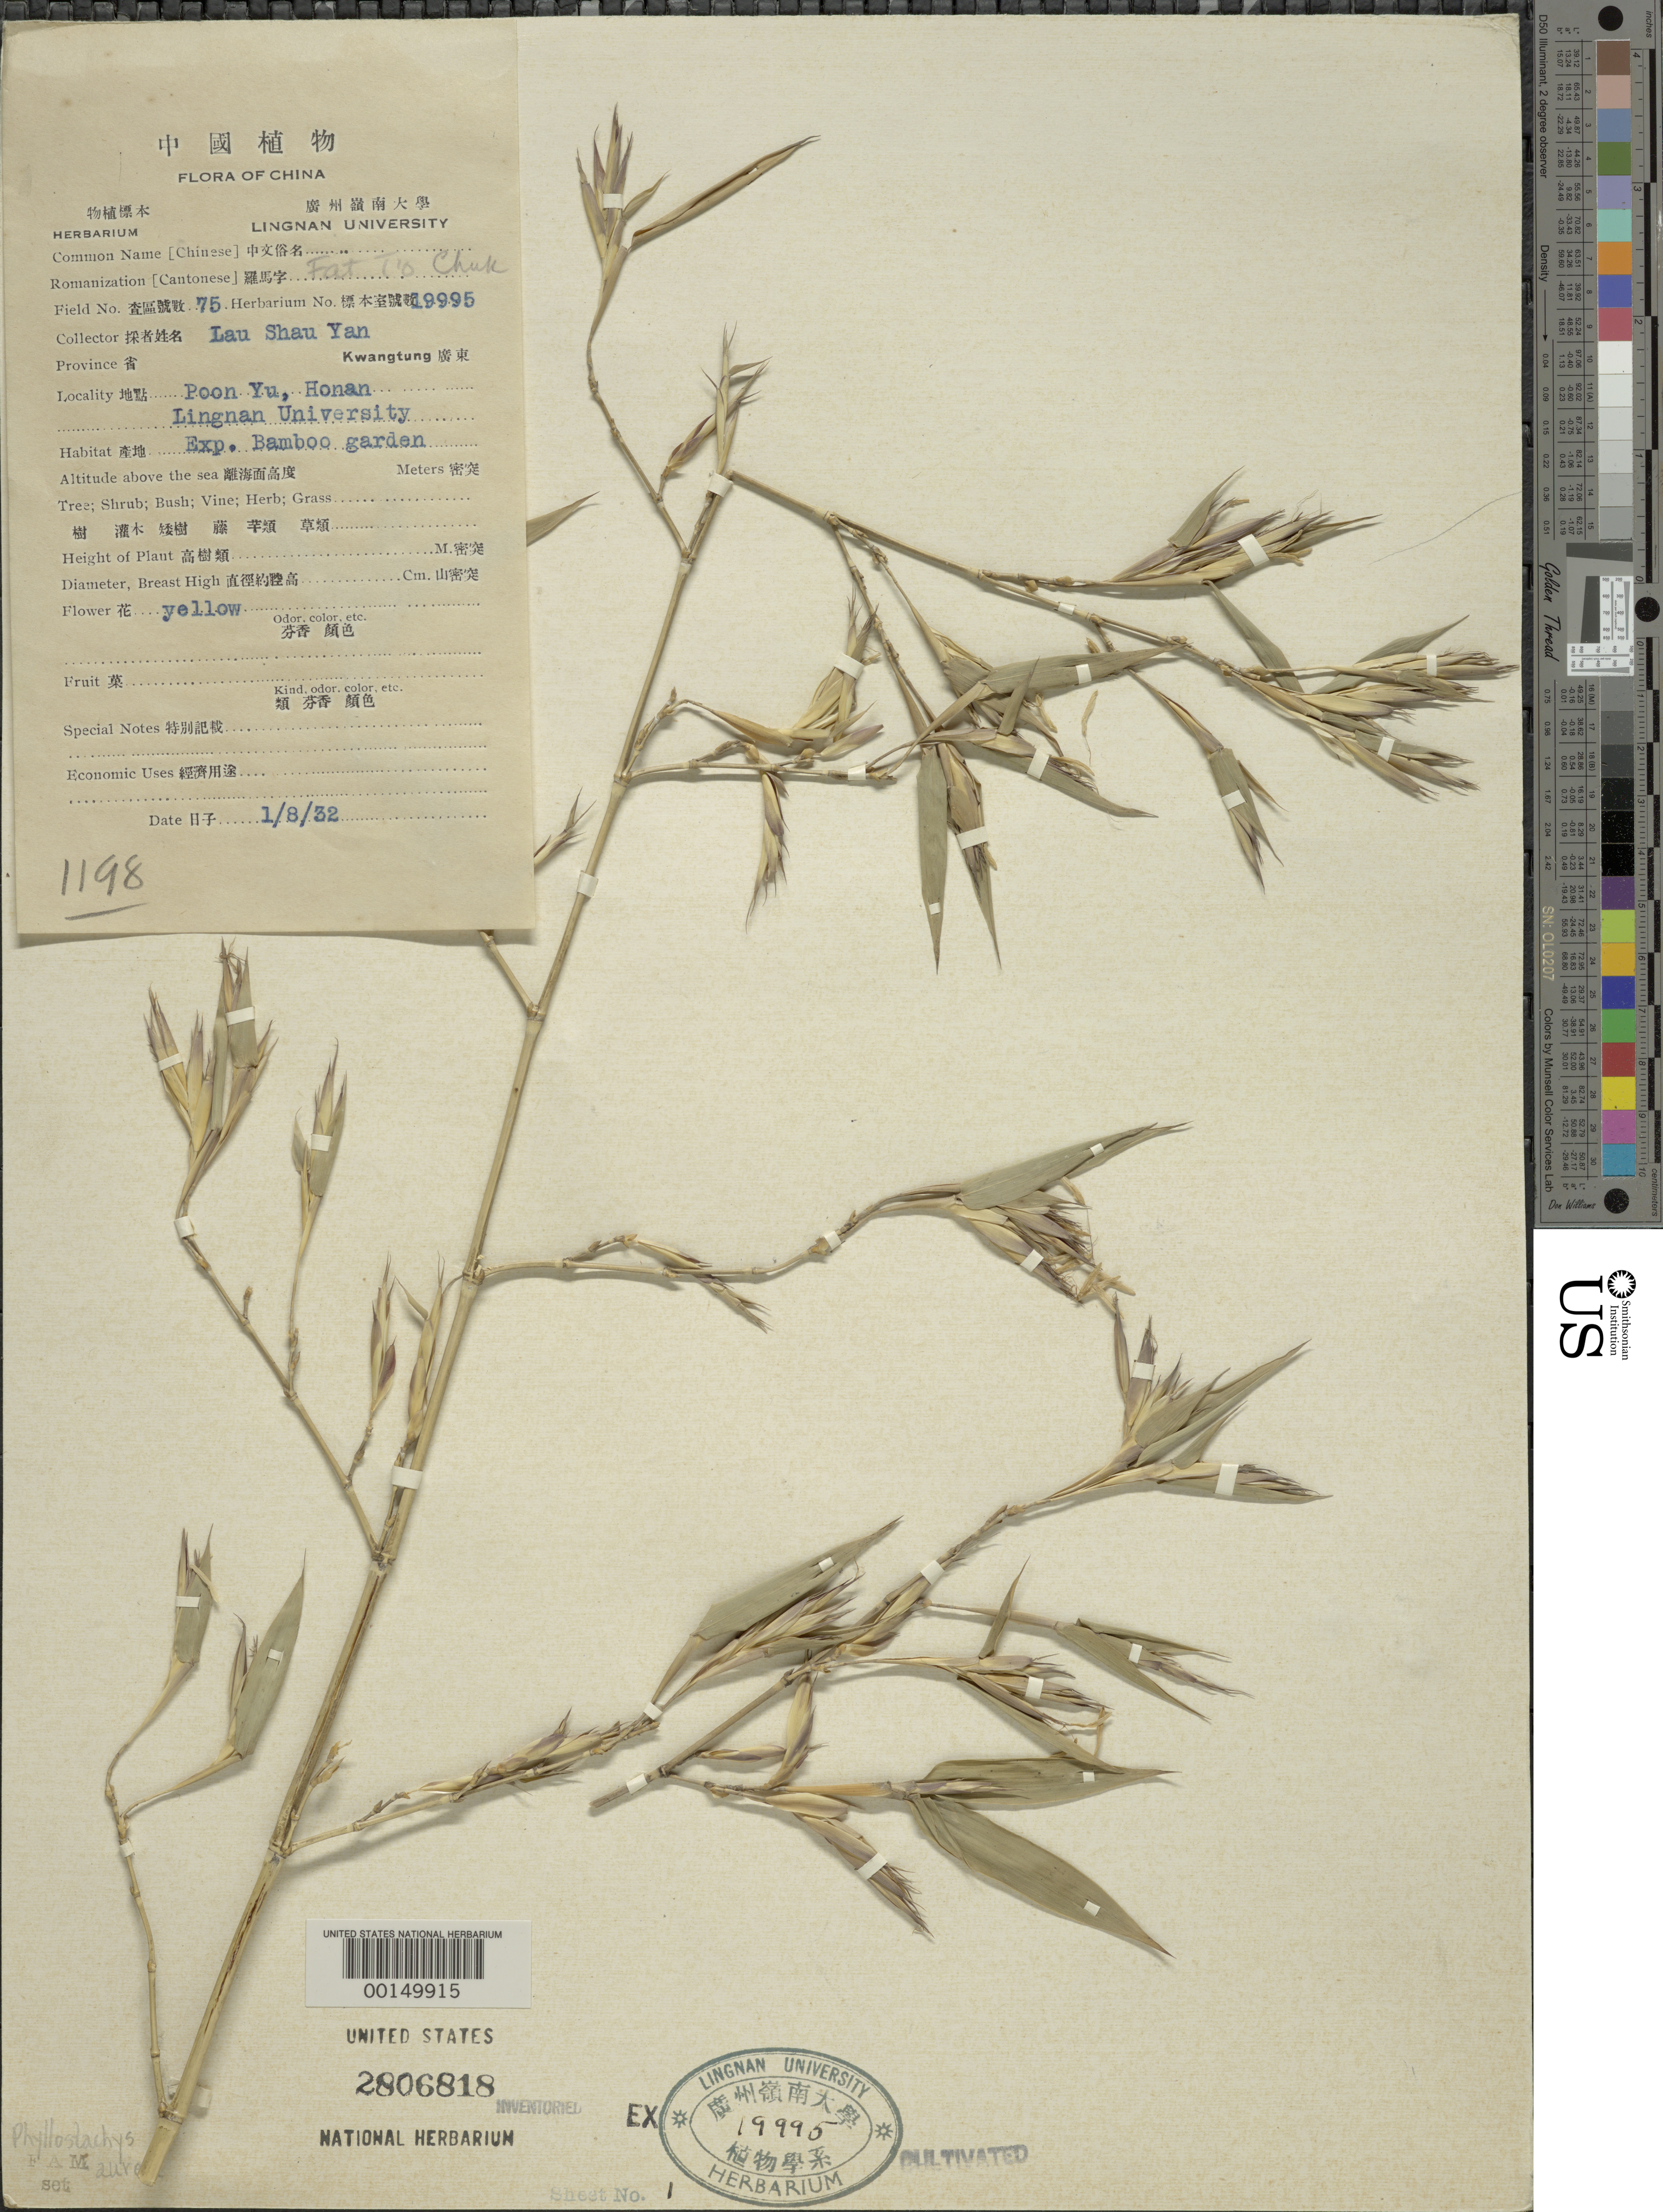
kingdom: Plantae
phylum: Tracheophyta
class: Liliopsida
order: Poales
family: Poaceae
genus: Phyllostachys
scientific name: Phyllostachys aurea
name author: Rivière & C. Rivière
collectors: S. Y. Lau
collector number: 75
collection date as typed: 08 Jan 1932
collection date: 1932-01-08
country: China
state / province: Guangdong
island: Honam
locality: Honan, poon yu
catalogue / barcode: US 2806818